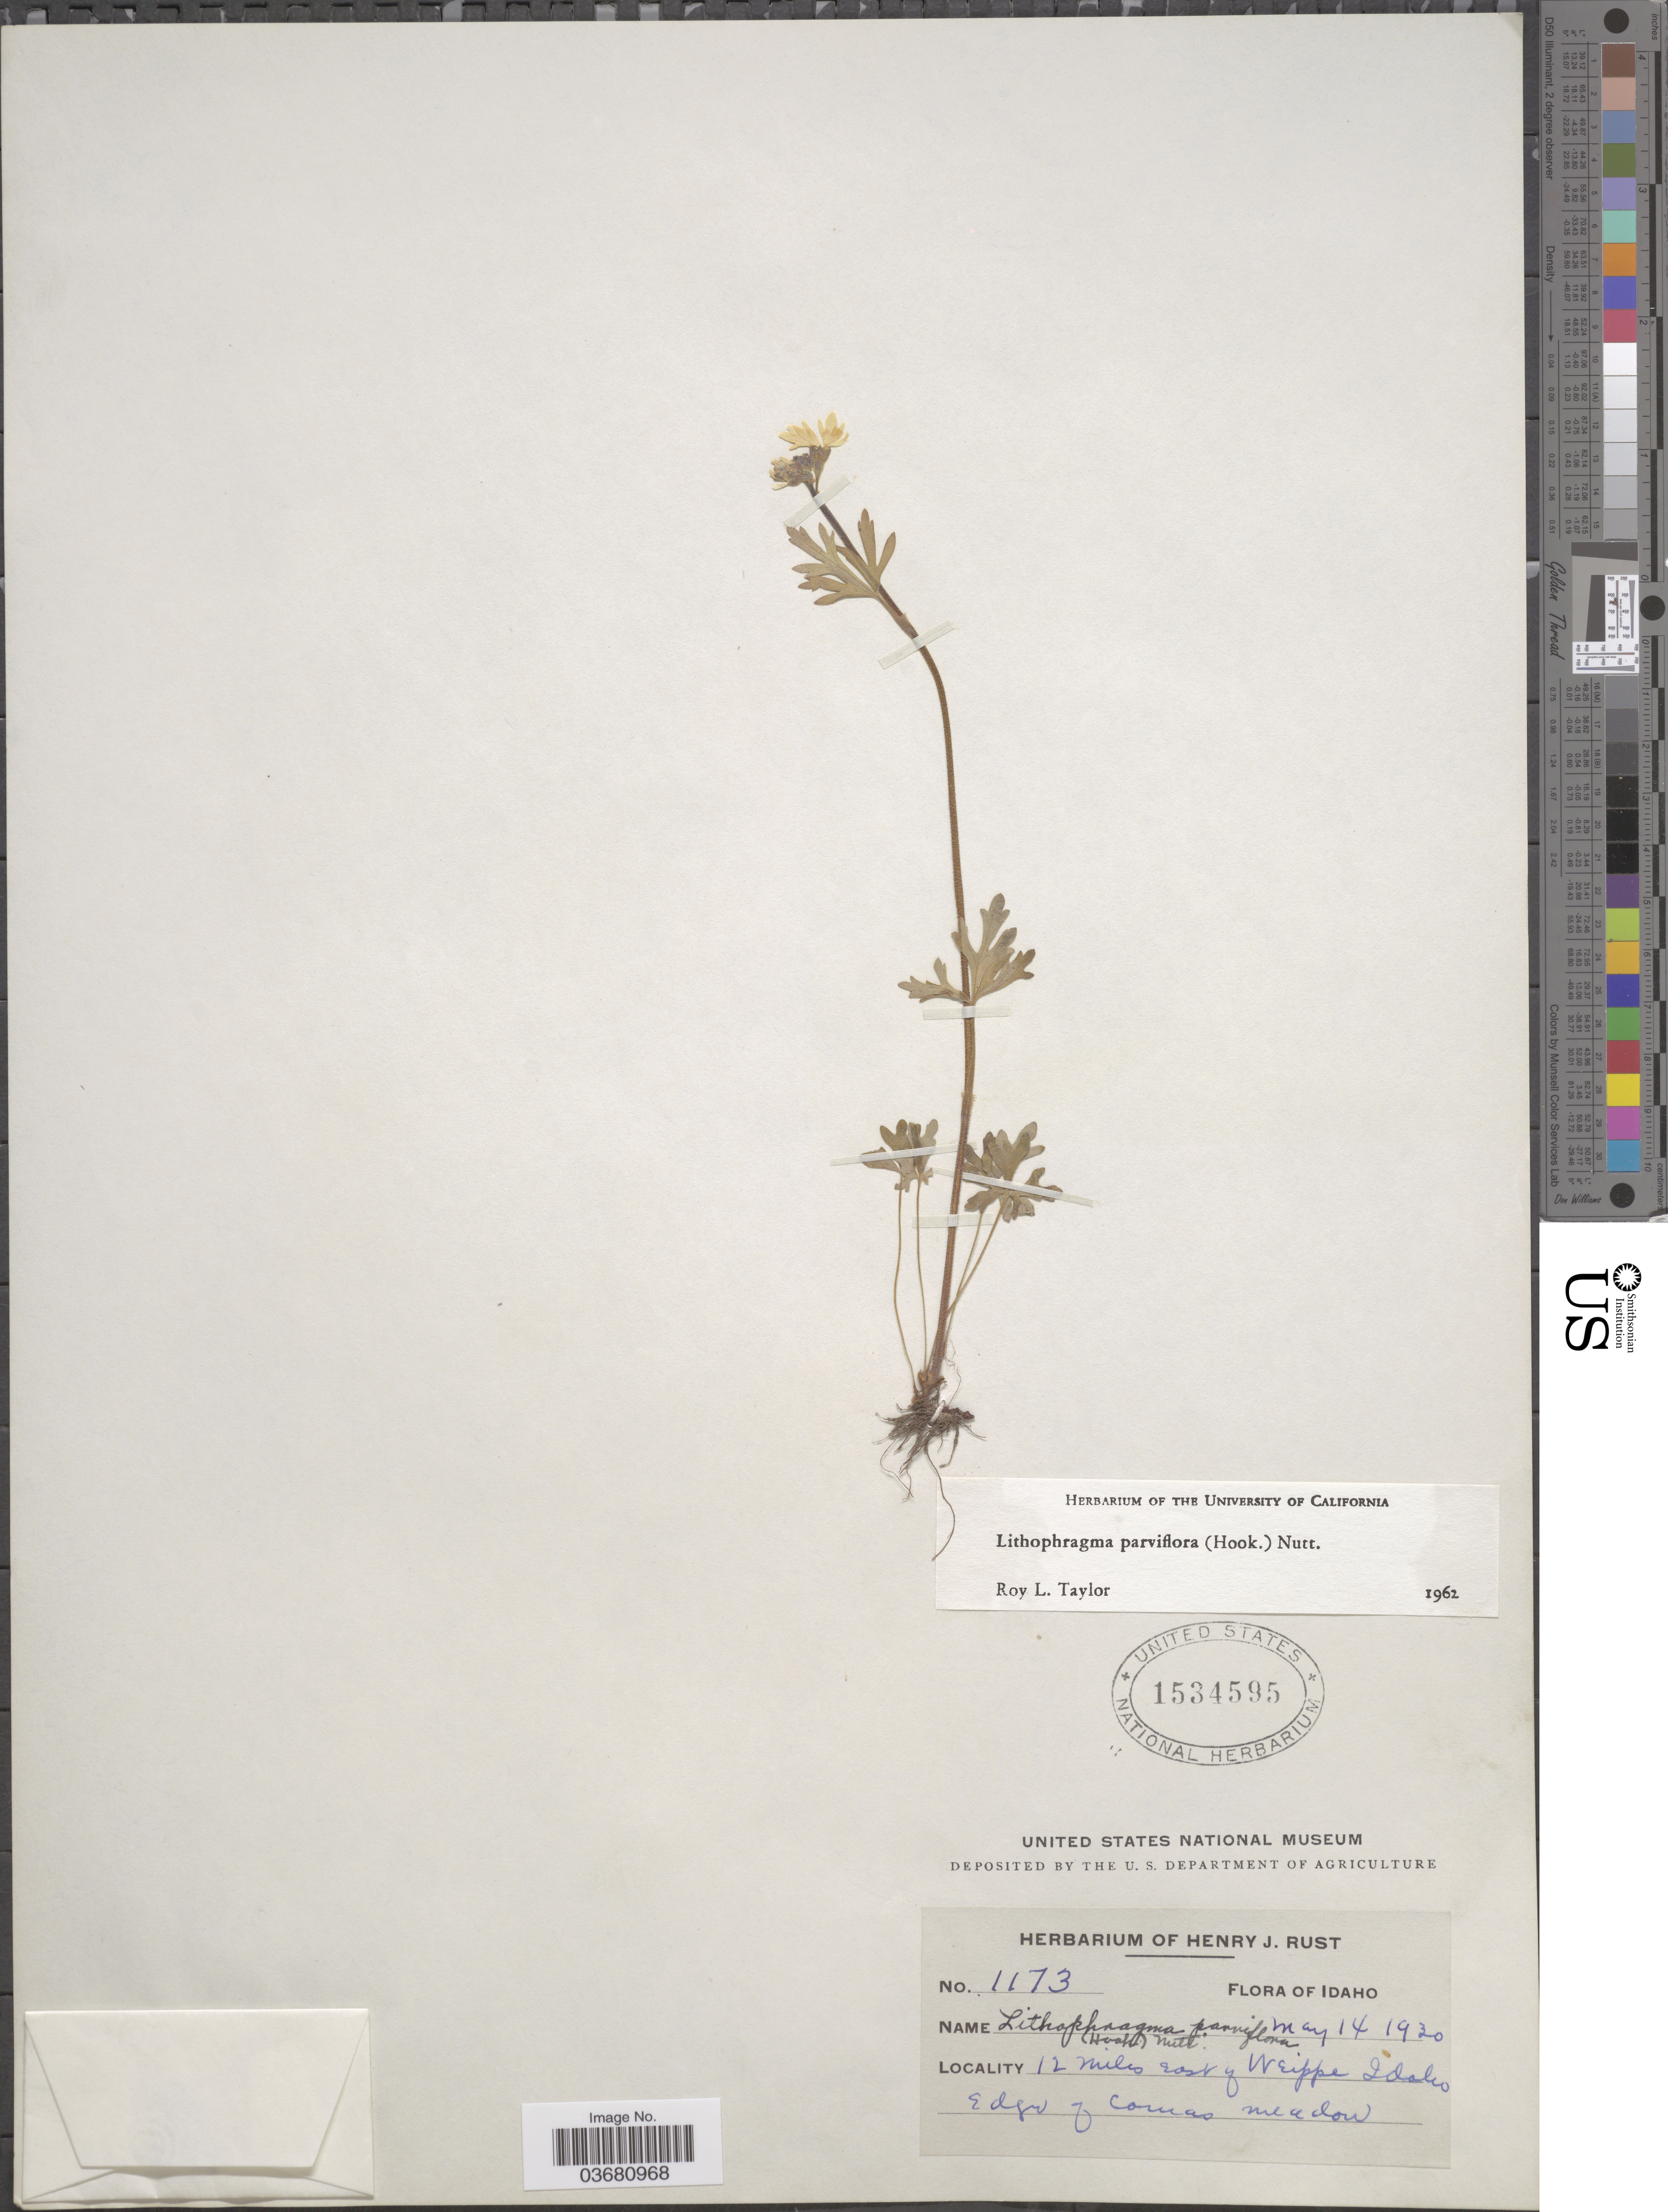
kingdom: Plantae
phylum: Tracheophyta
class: Magnoliopsida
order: Saxifragales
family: Saxifragaceae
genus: Lithophragma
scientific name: Lithophragma parviflorum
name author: (Hook.) Nutt.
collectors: ex herb. Henry J. Rust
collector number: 1173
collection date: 1930-05-14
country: United States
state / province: Idaho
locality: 12 miles east of Weippe. Edge of Comas meadow.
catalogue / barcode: US 1534595